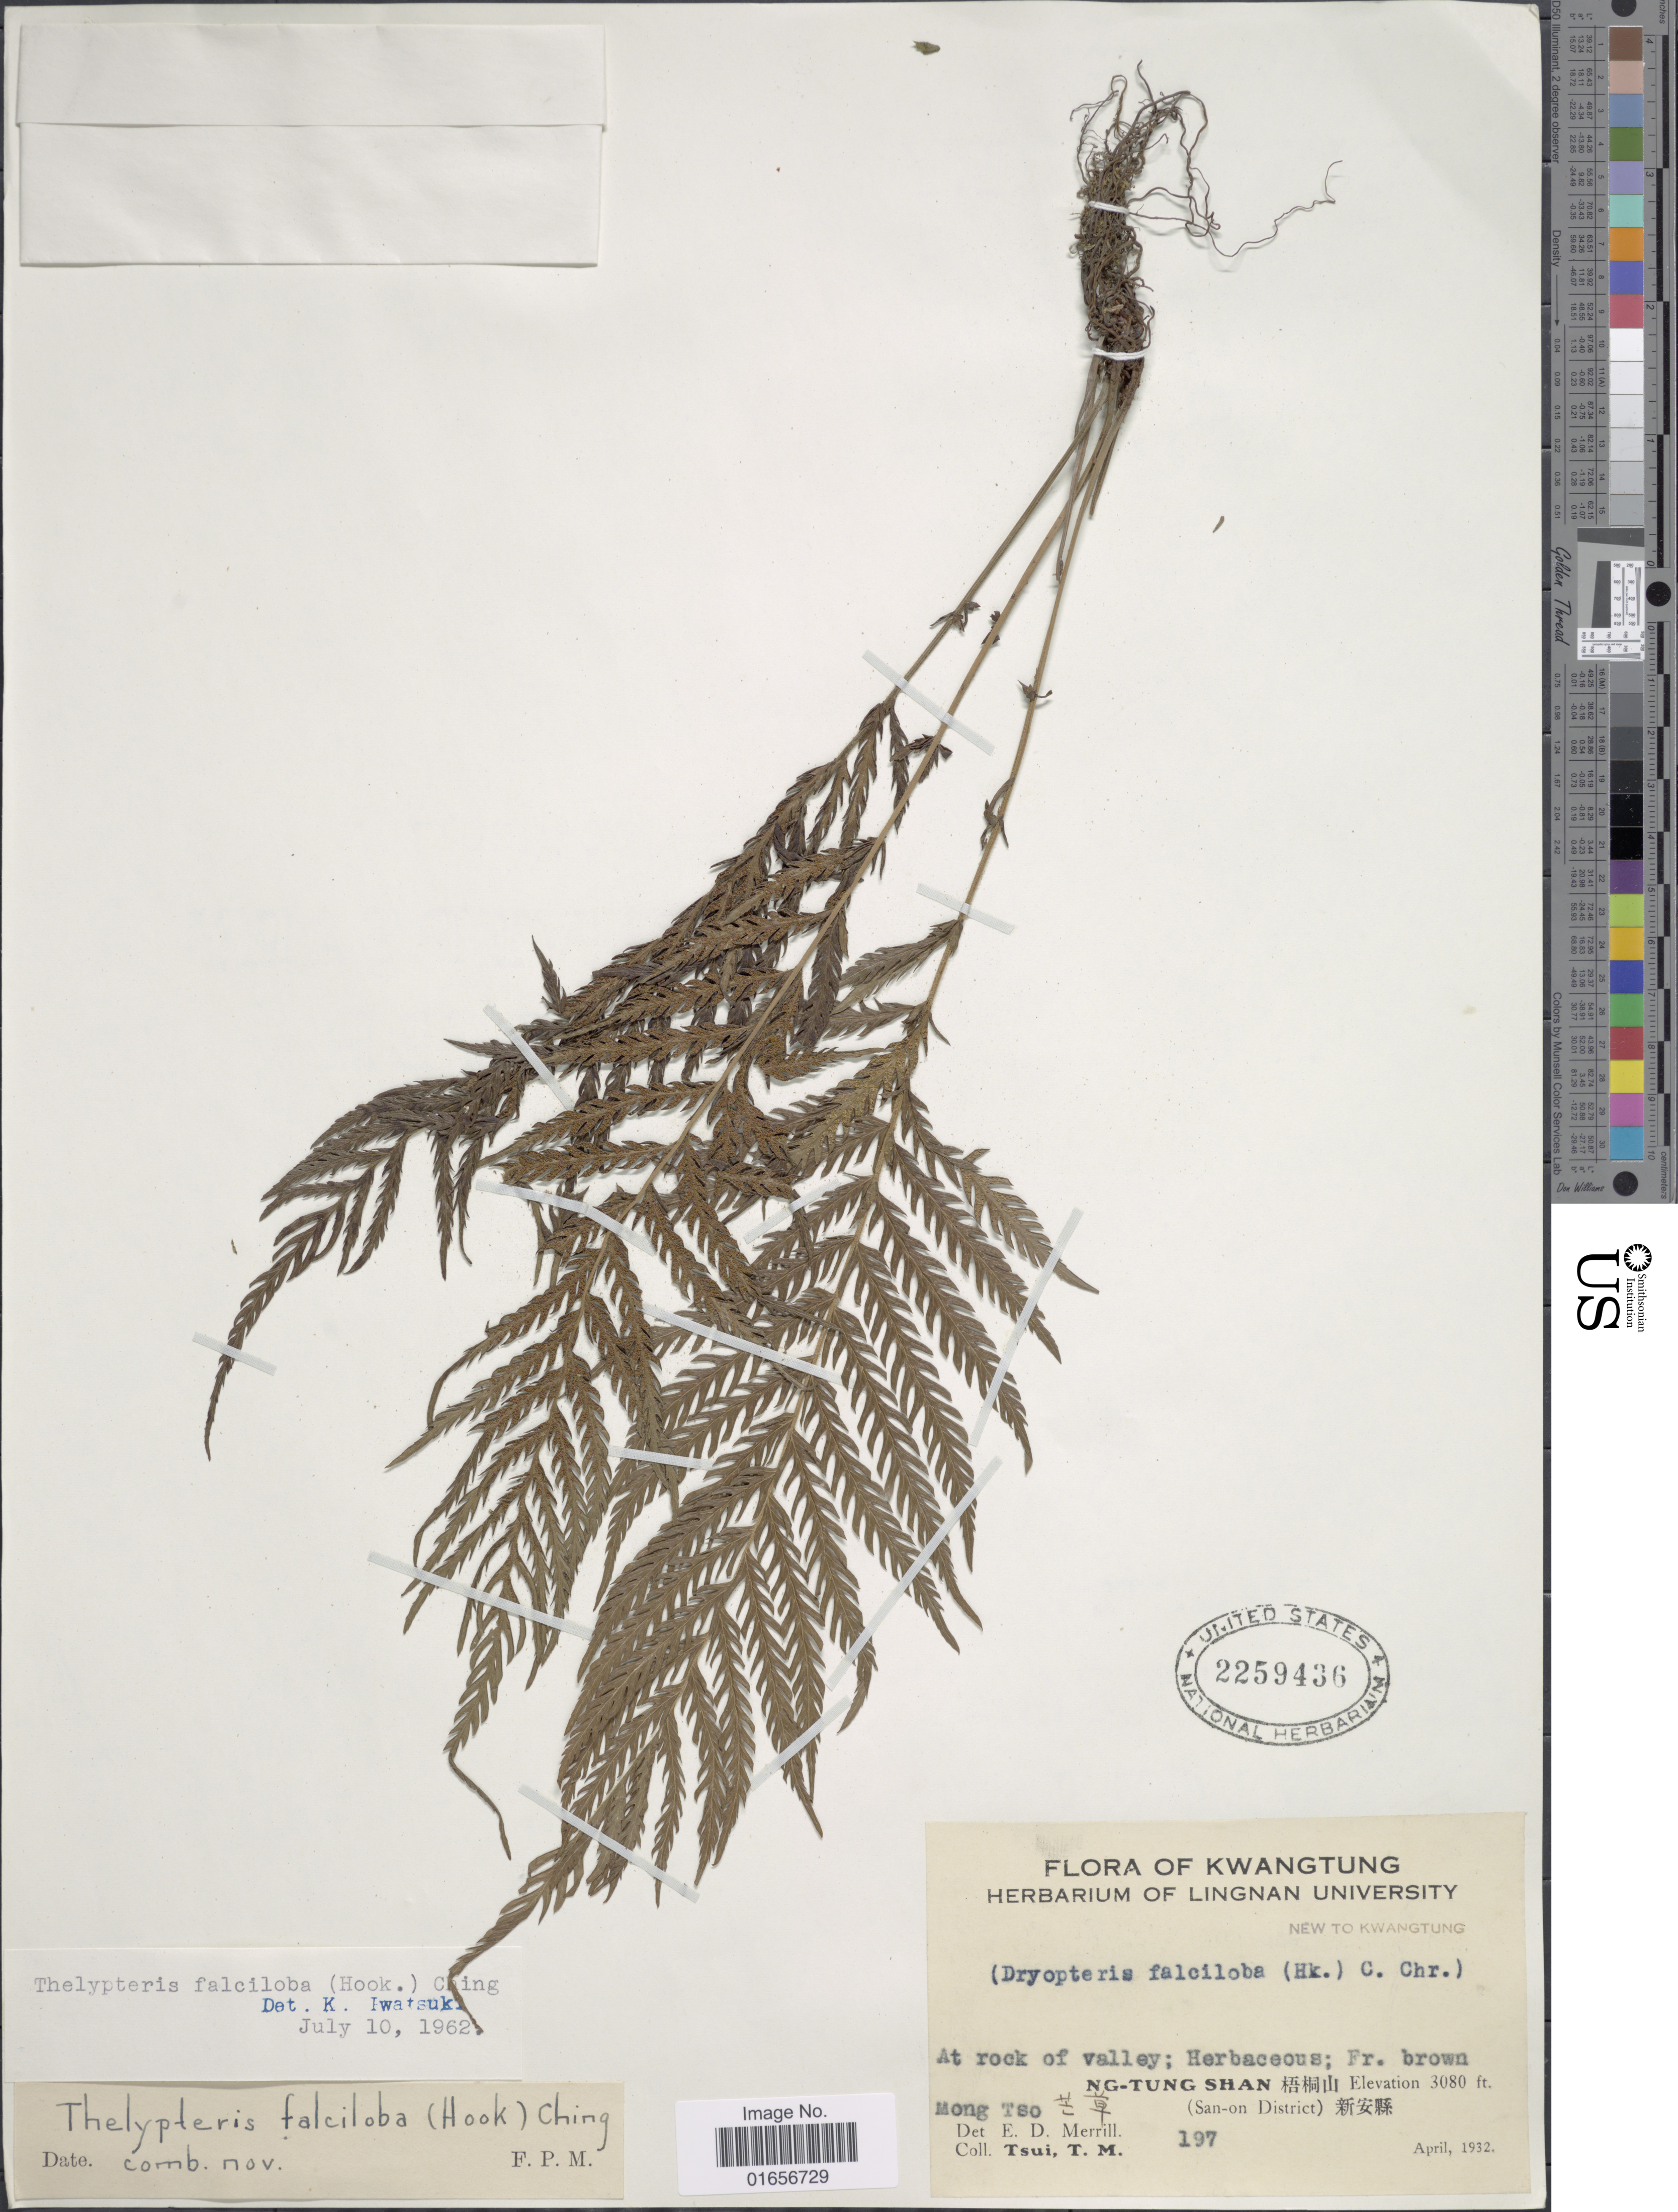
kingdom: Plantae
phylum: Tracheophyta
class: Polypodiopsida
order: Polypodiales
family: Thelypteridaceae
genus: Pseudocyclosorus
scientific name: Pseudocyclosorus falcilobus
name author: (Hook.) Ching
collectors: T. Tsui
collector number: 197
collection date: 1932-04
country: China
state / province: Guangdong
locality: Kwatung,new to Kwangtung, Ng-Tung Shan, Mong Tso[Foreign script], (San-On District)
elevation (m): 939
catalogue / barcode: US 2259436